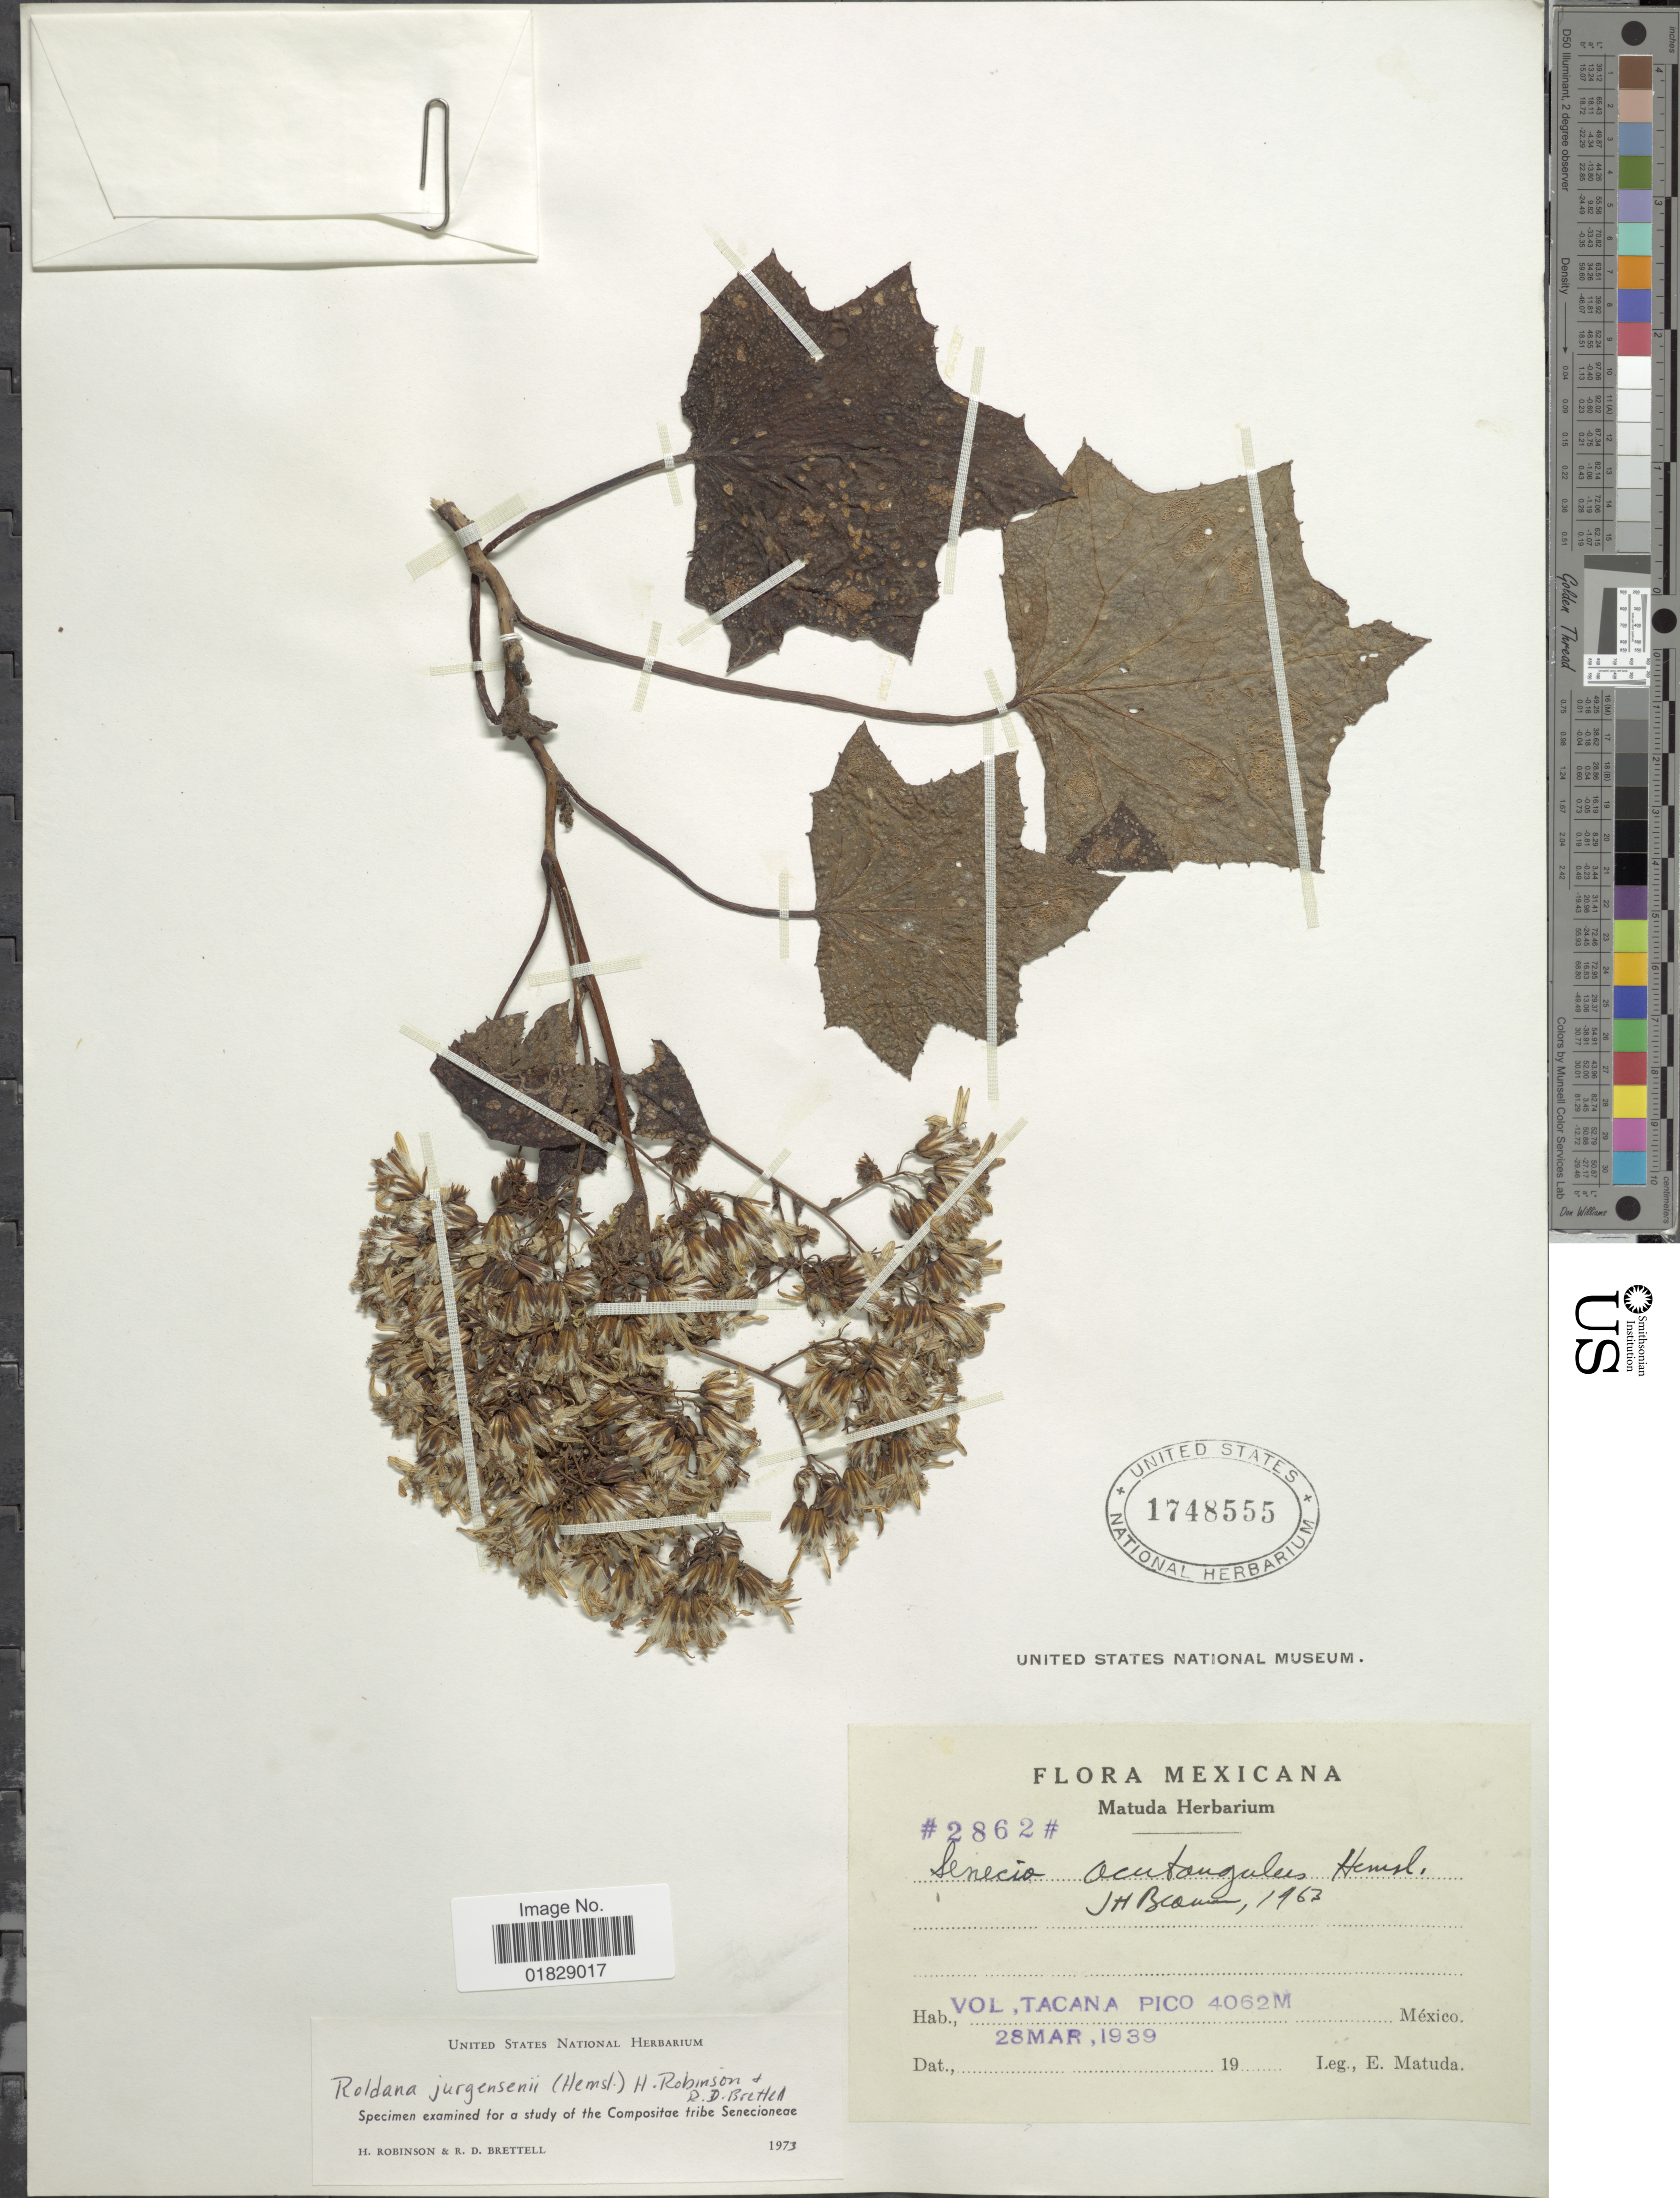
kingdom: Plantae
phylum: Tracheophyta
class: Magnoliopsida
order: Asterales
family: Asteraceae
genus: Roldana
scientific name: Roldana jurgensenii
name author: (Hemsl.) H. Rob. & Brettell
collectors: E. Matuda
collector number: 2862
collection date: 1939-03-28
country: Mexico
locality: Vol. Tacana Pico, México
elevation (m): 4062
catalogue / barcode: US 1748555